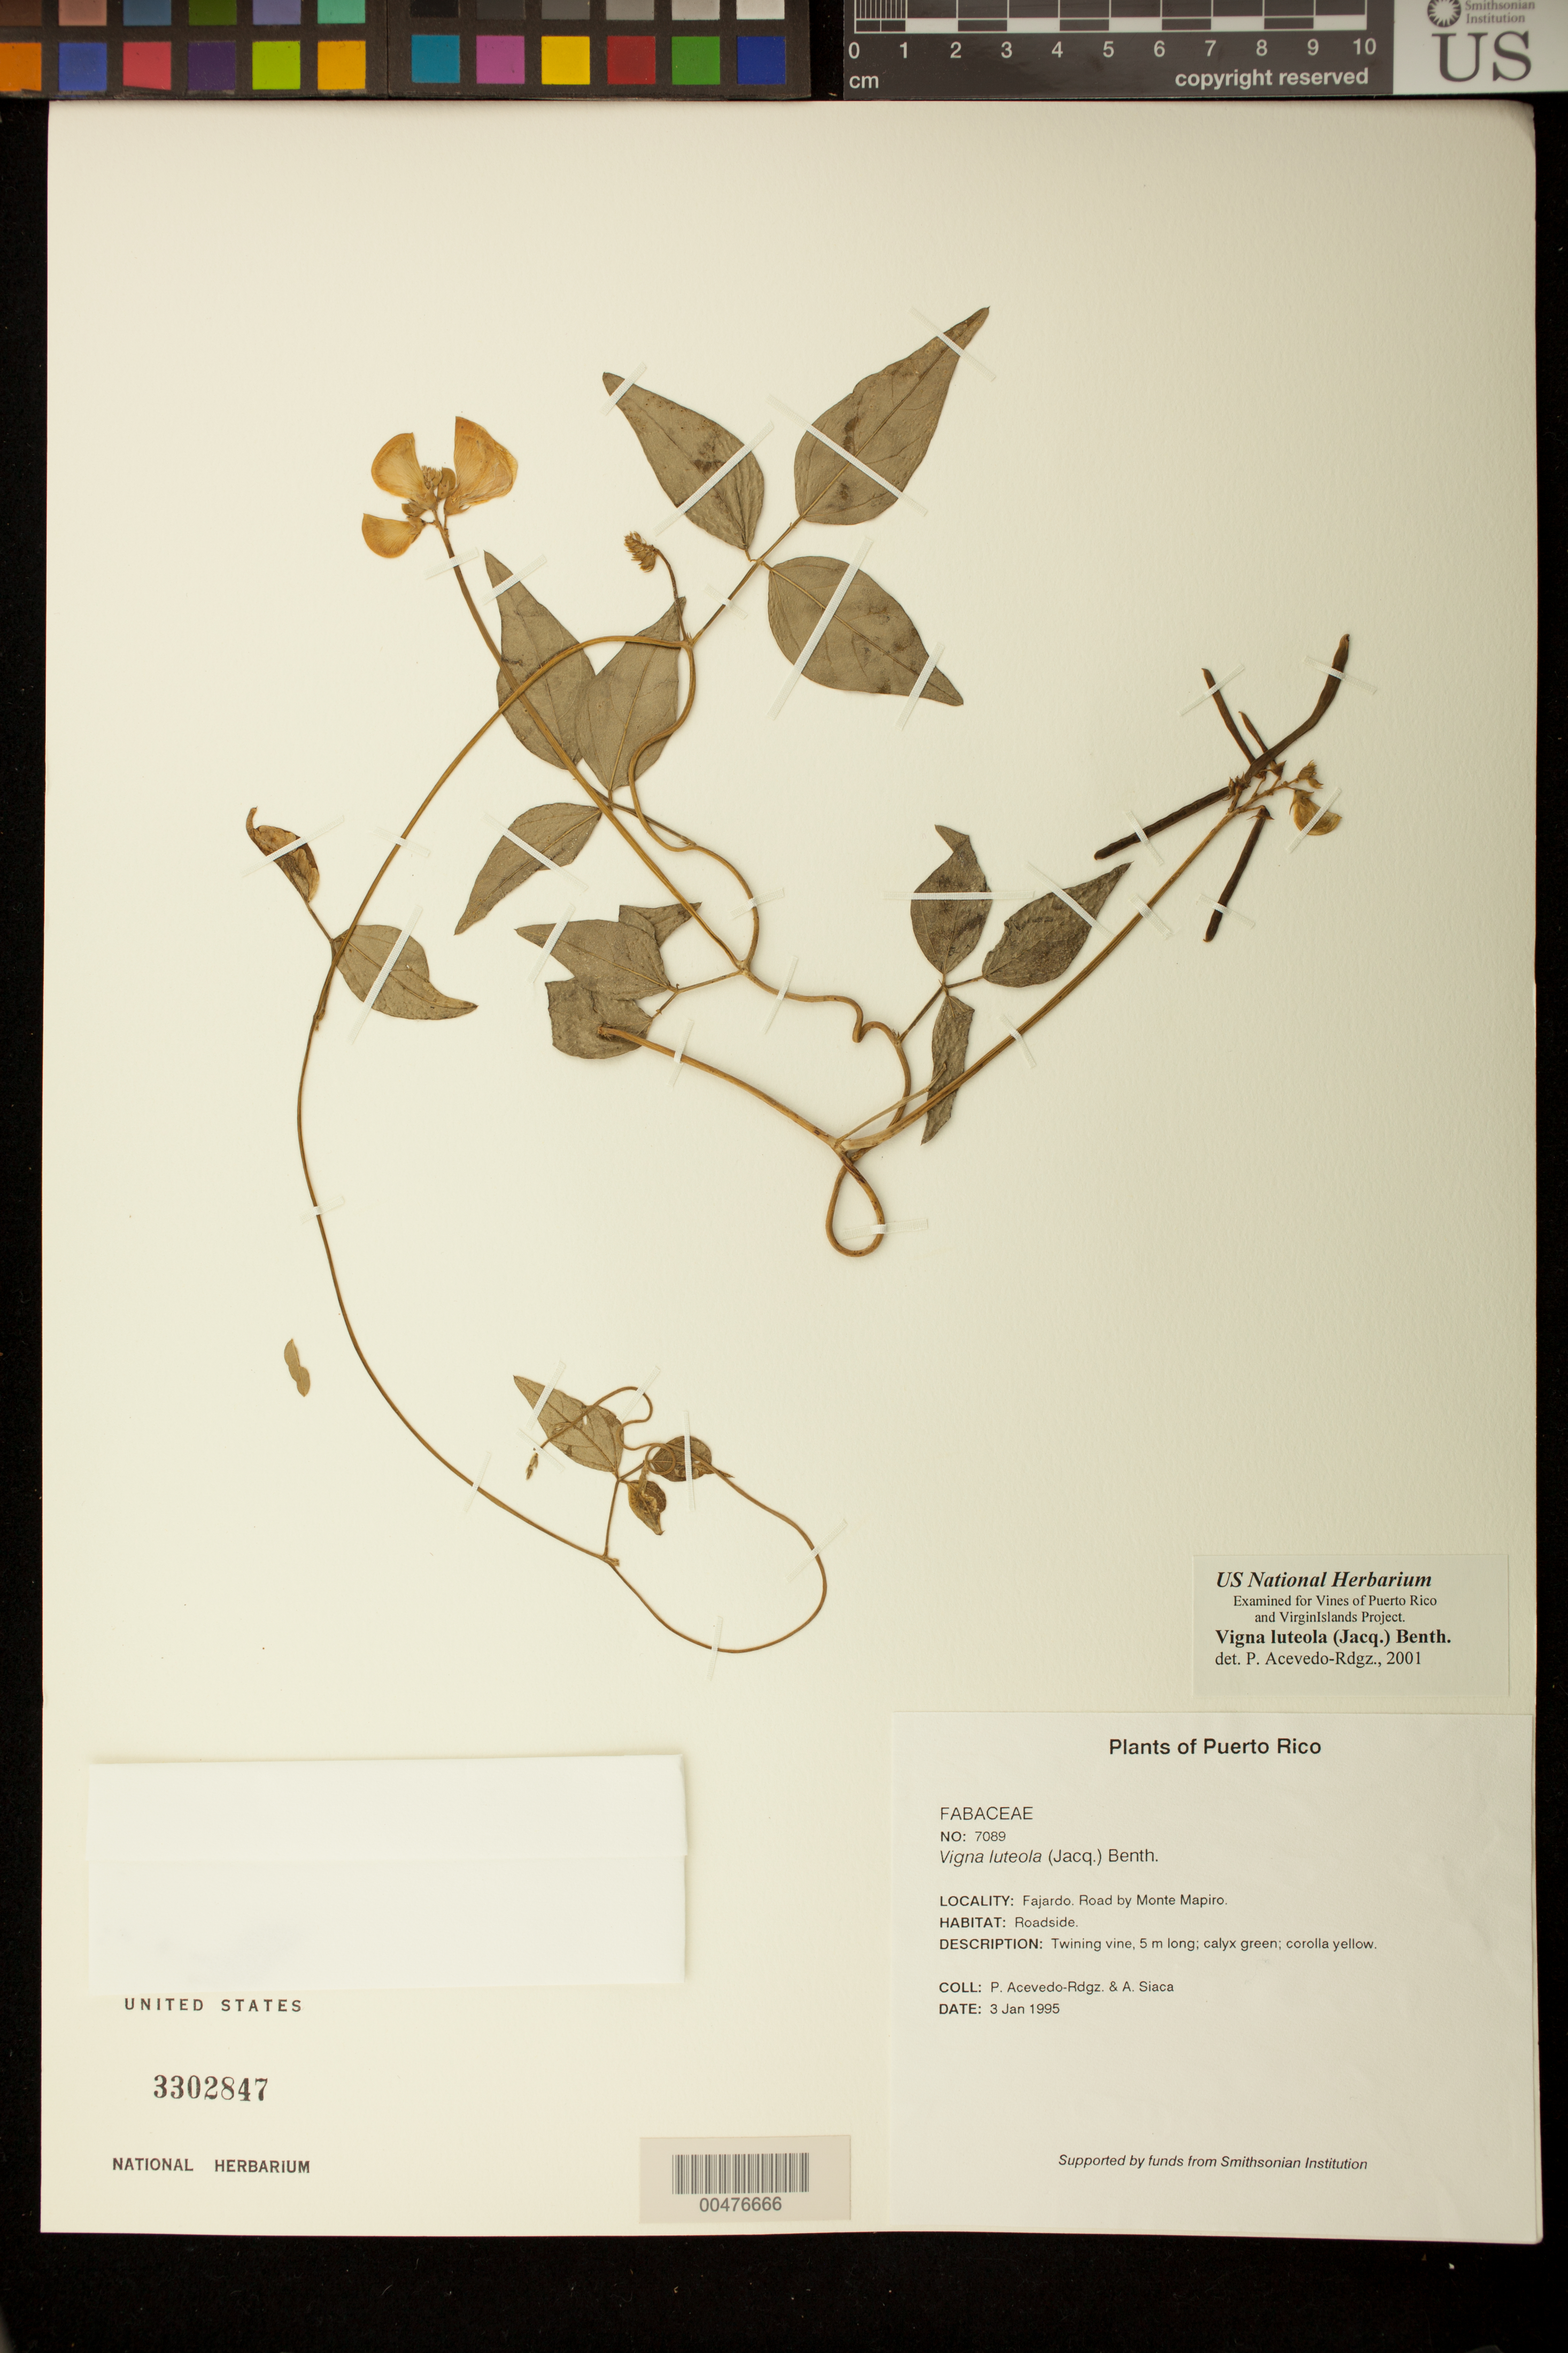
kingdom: Plantae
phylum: Tracheophyta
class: Magnoliopsida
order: Fabales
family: Fabaceae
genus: Vigna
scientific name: Vigna luteola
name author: (Jacq.) Benth.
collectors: P. Acevedo-Rodr. & A. Siaca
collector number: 7089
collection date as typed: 03 Jan 1995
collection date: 1995-01-03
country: Puerto Rico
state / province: Fajardo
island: Puerto Rico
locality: Fajardo; Road by Monte Mapiro.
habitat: Roadside.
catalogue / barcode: US 3302847